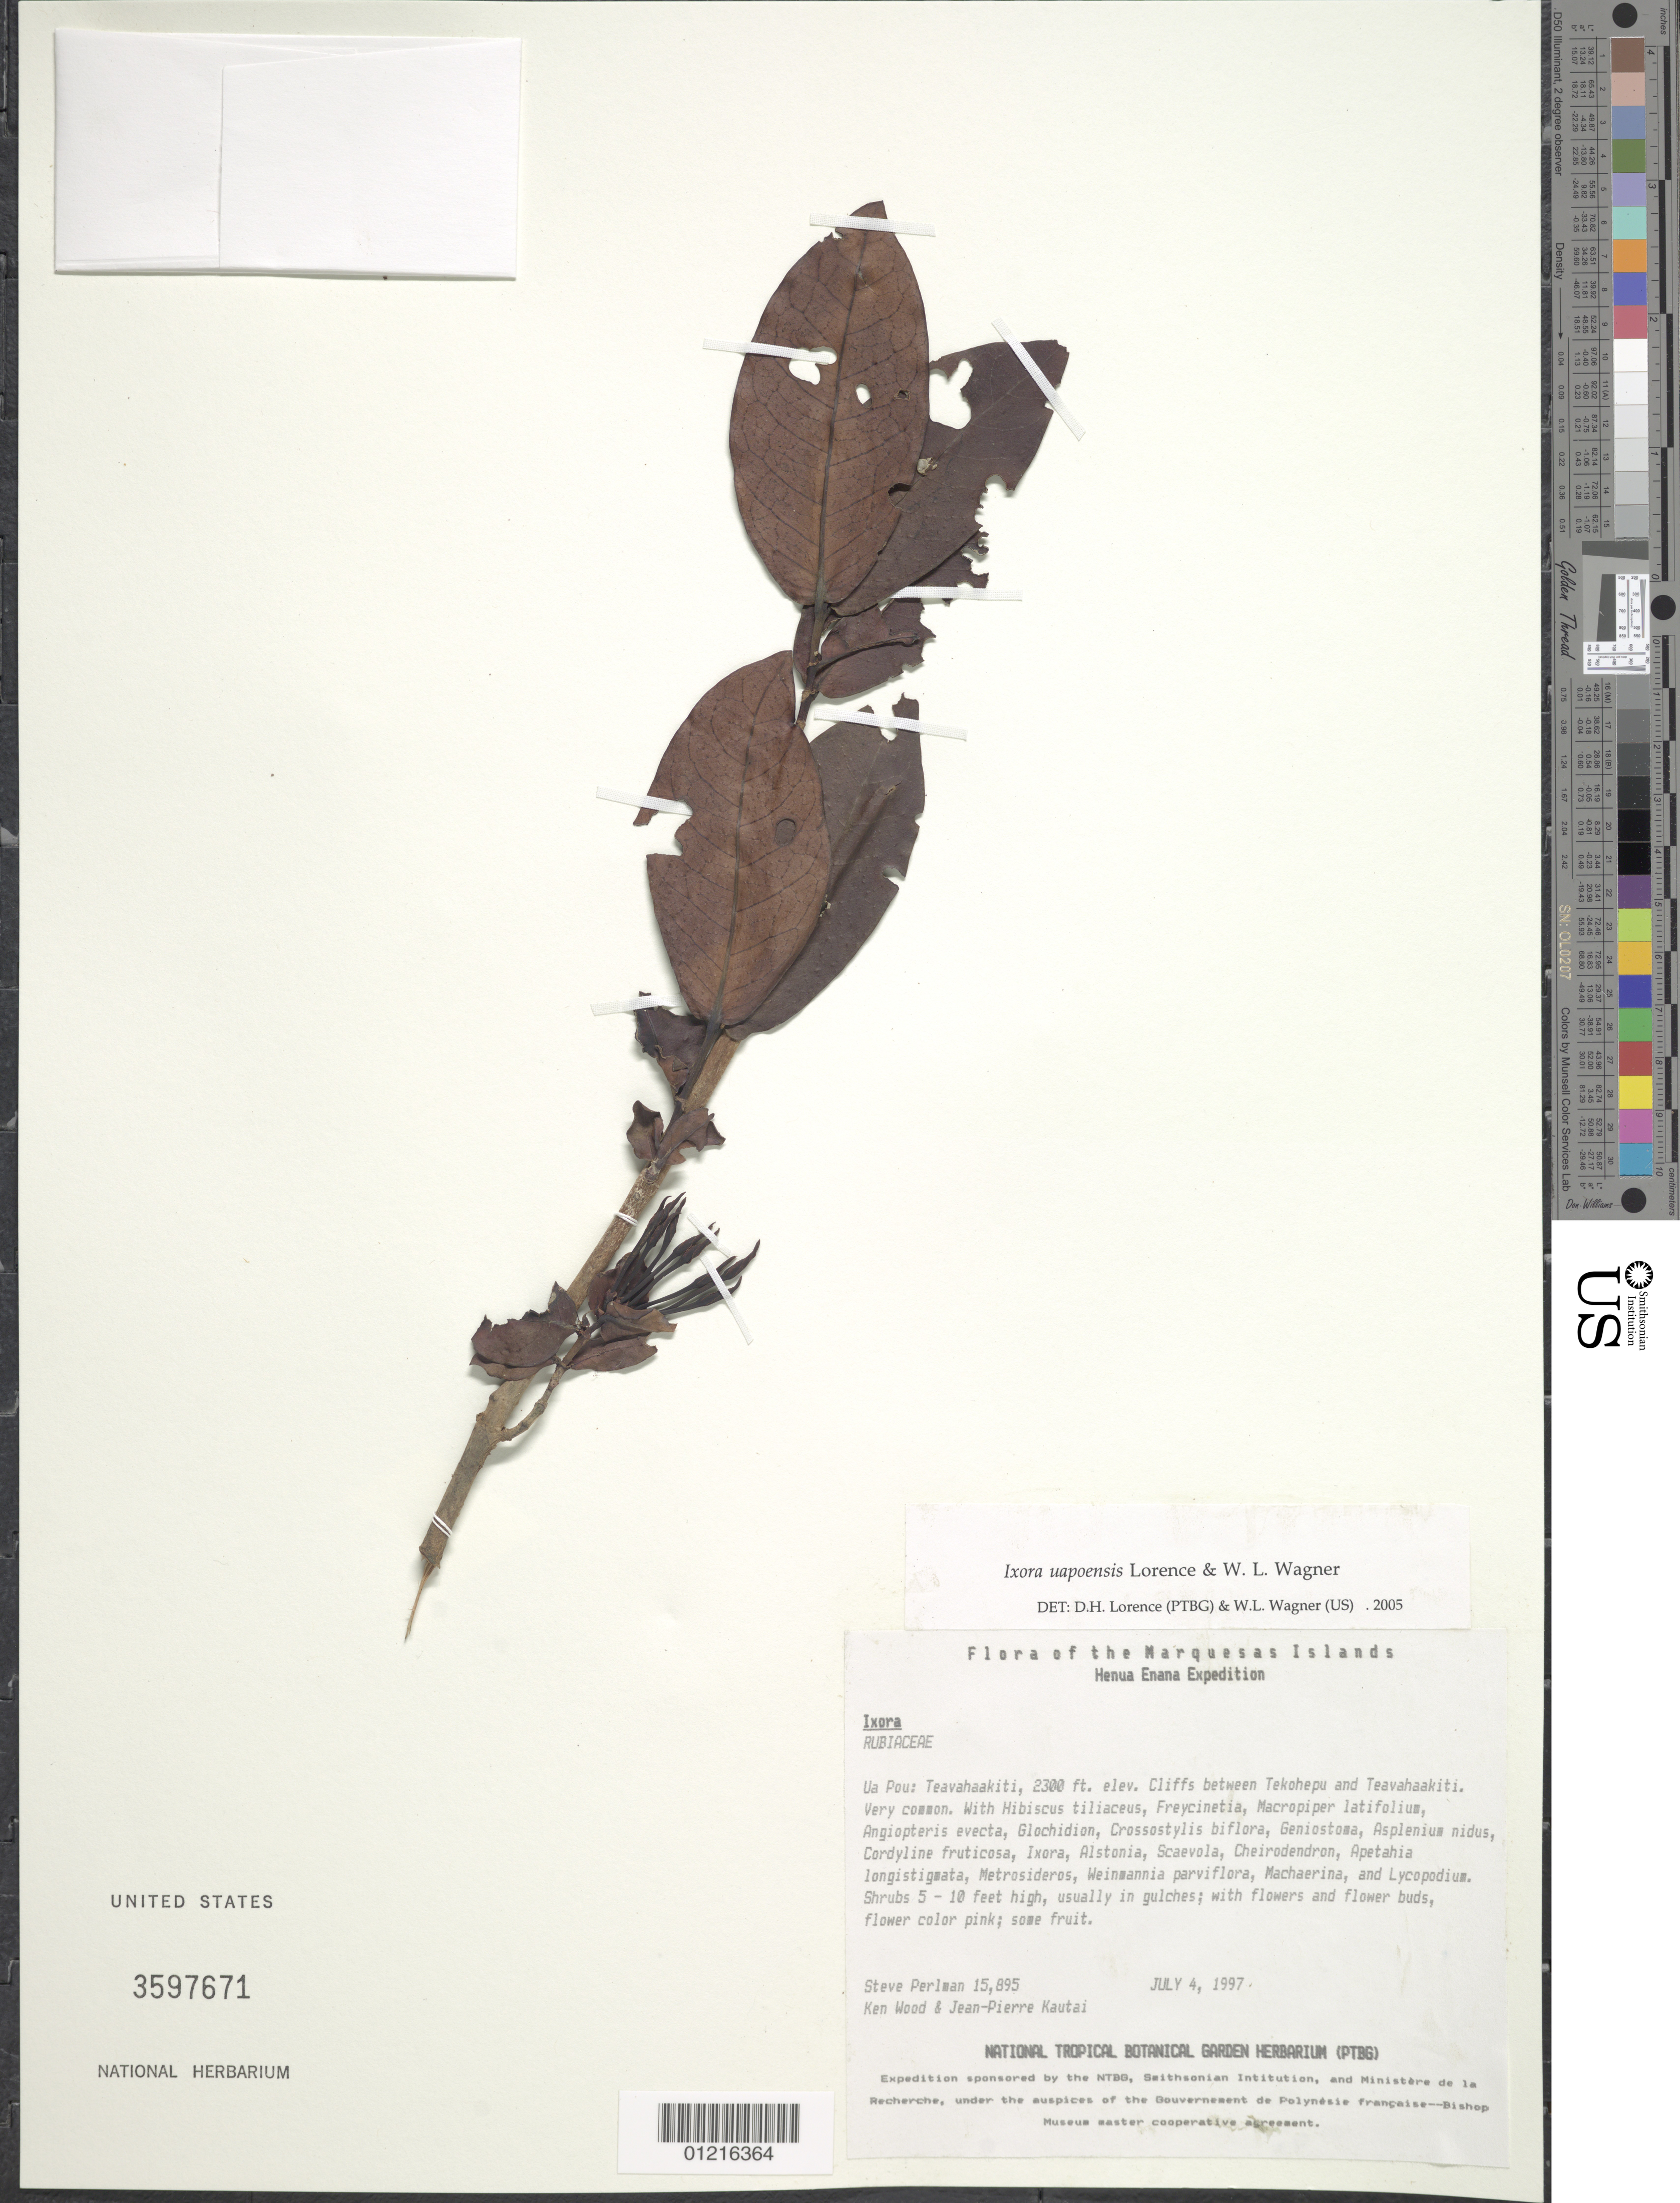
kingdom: Plantae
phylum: Tracheophyta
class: Magnoliopsida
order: Gentianales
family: Rubiaceae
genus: Ixora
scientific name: Ixora uapouensis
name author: Lorence & W.L. Wagner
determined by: Lorence, David H.; Wagner, W. H.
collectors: S. P. Perlman, K. R. Wood & J. Kautai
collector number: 15895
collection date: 1997-07-04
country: French Polynesia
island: Ua Pou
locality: Teavahaakiti, cliffs between Tekohepu & Teavahaakiti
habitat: Along cliffs, usually in gulches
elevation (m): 701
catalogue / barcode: US 3597671